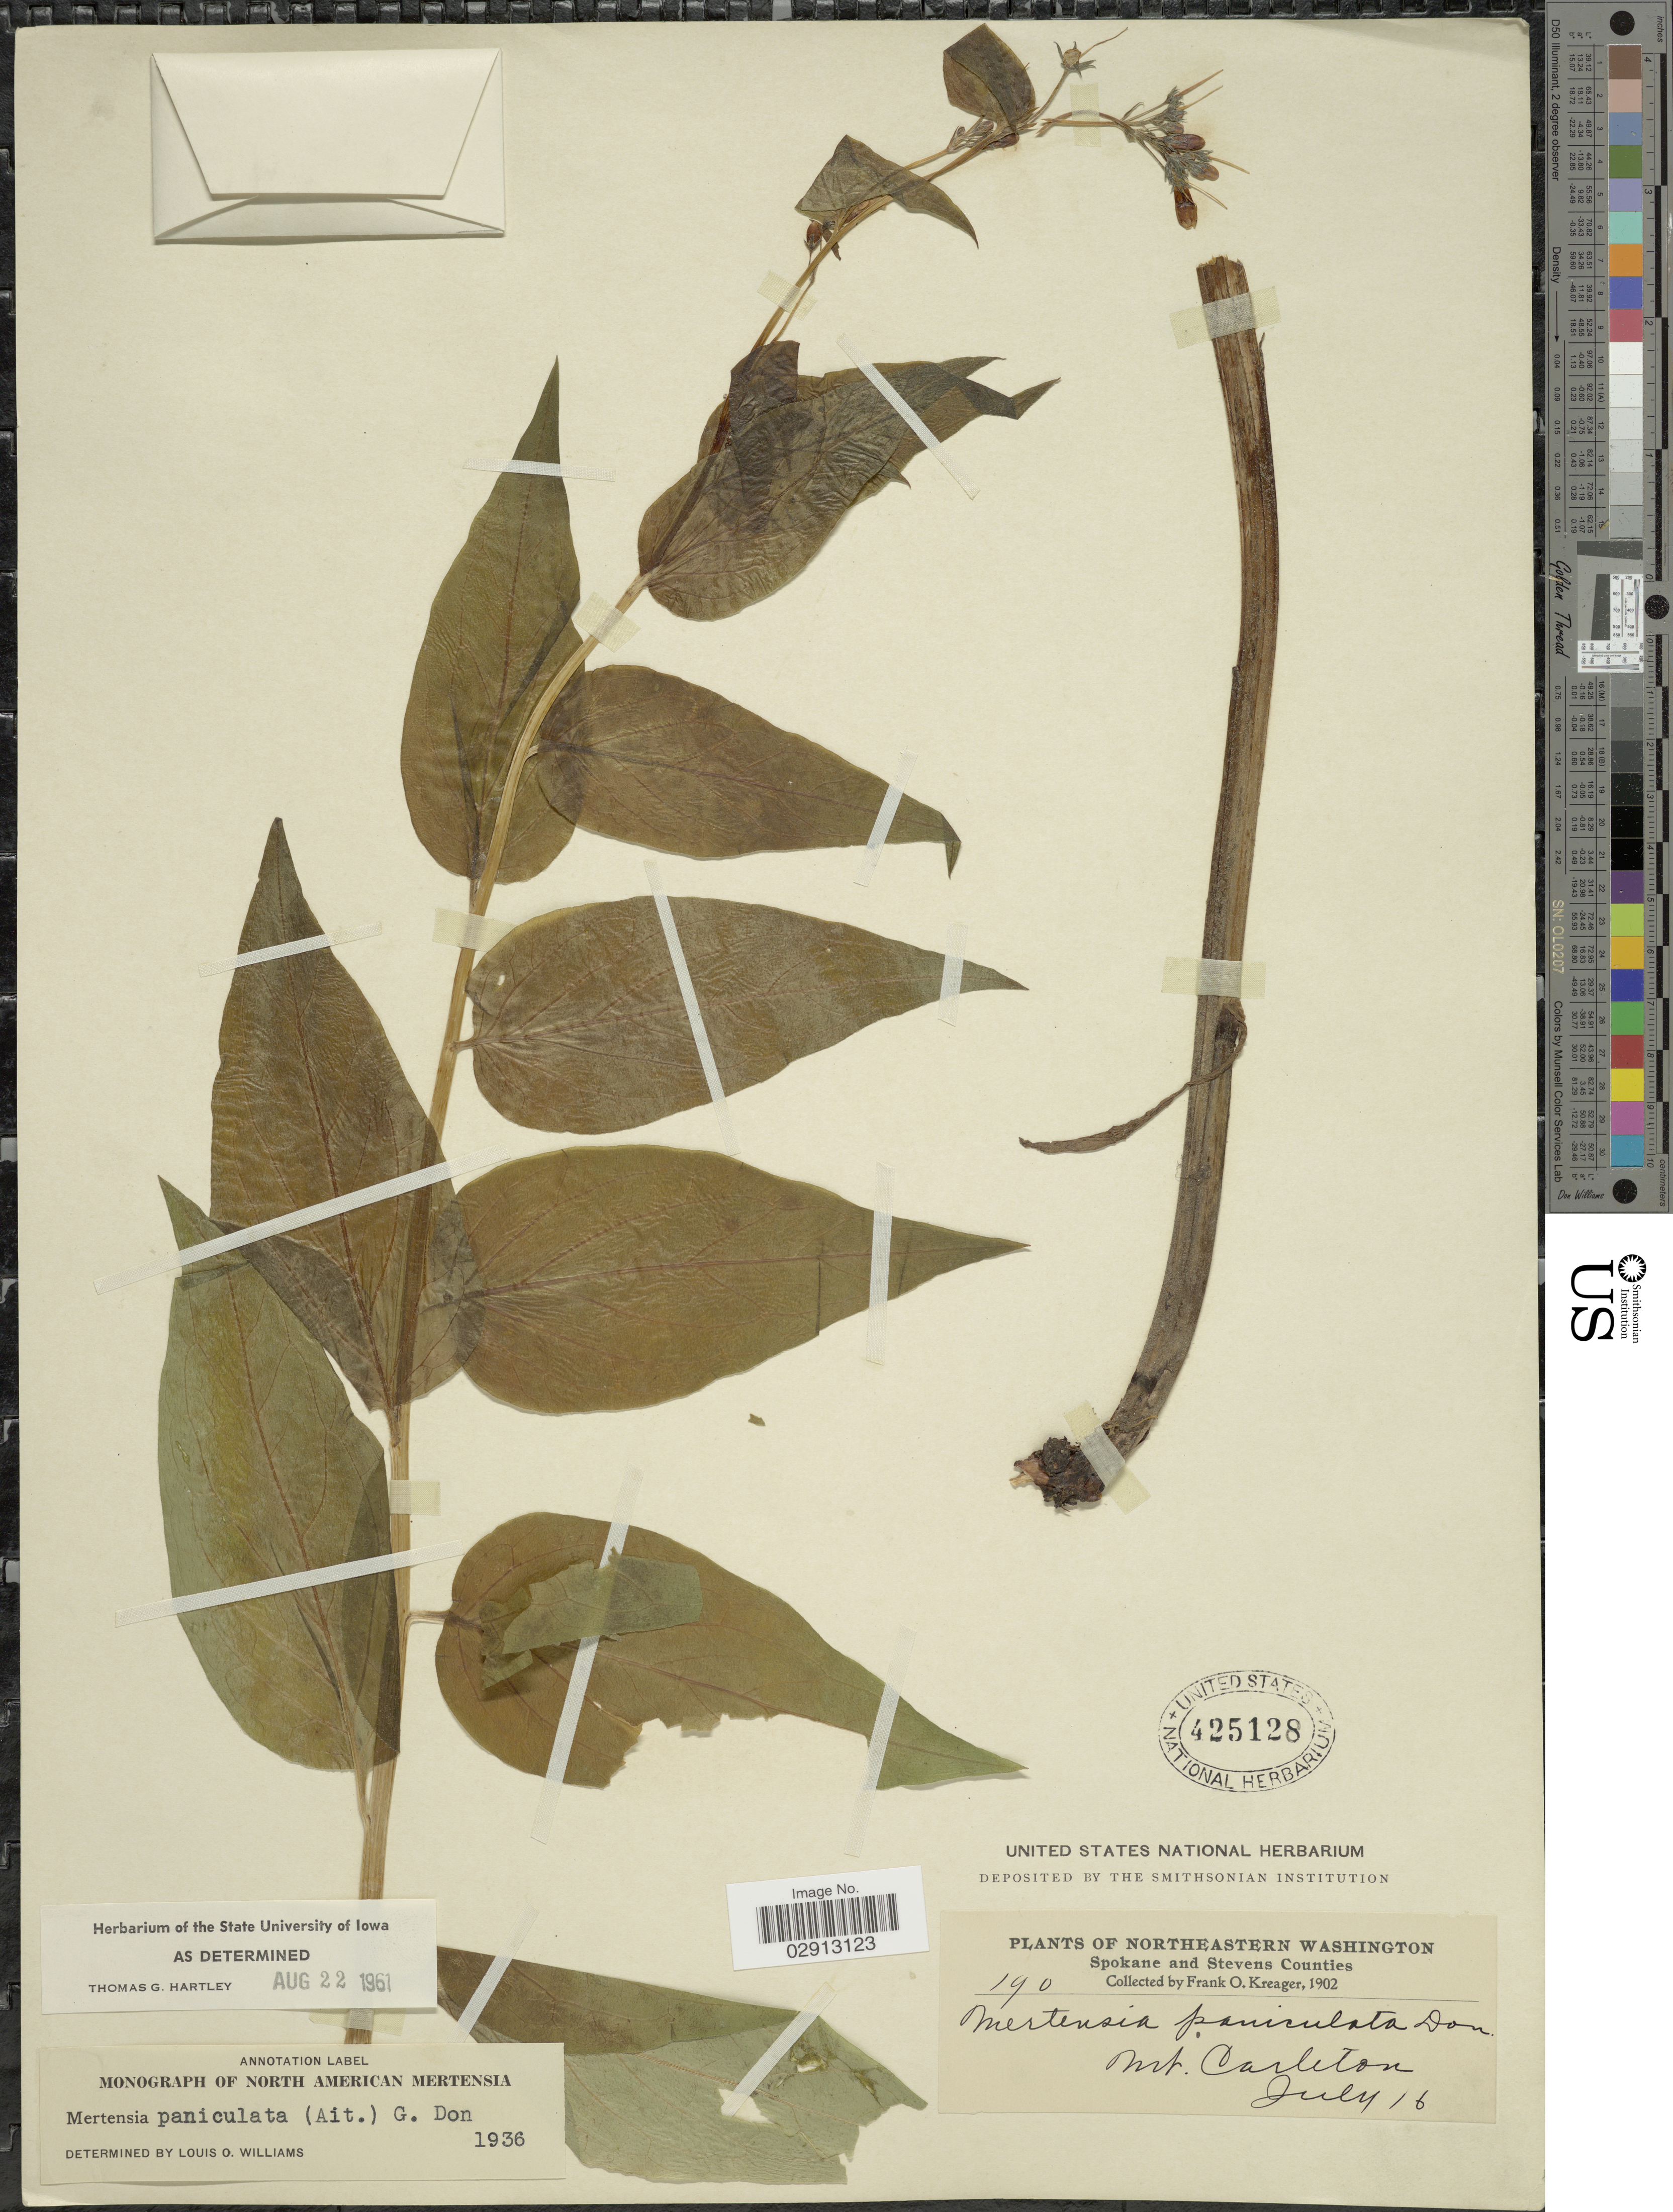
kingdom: Plantae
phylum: Tracheophyta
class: Magnoliopsida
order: Boraginales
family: Boraginaceae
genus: Mertensia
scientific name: Mertensia paniculata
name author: (Aiton) G. Don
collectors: F. Kreager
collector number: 190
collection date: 1902-07-16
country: United States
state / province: Washington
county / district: Spokane / Stevens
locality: Northeastern Washington. Spokane and Stevens Counties. Mt. Carleton.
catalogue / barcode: US 425128